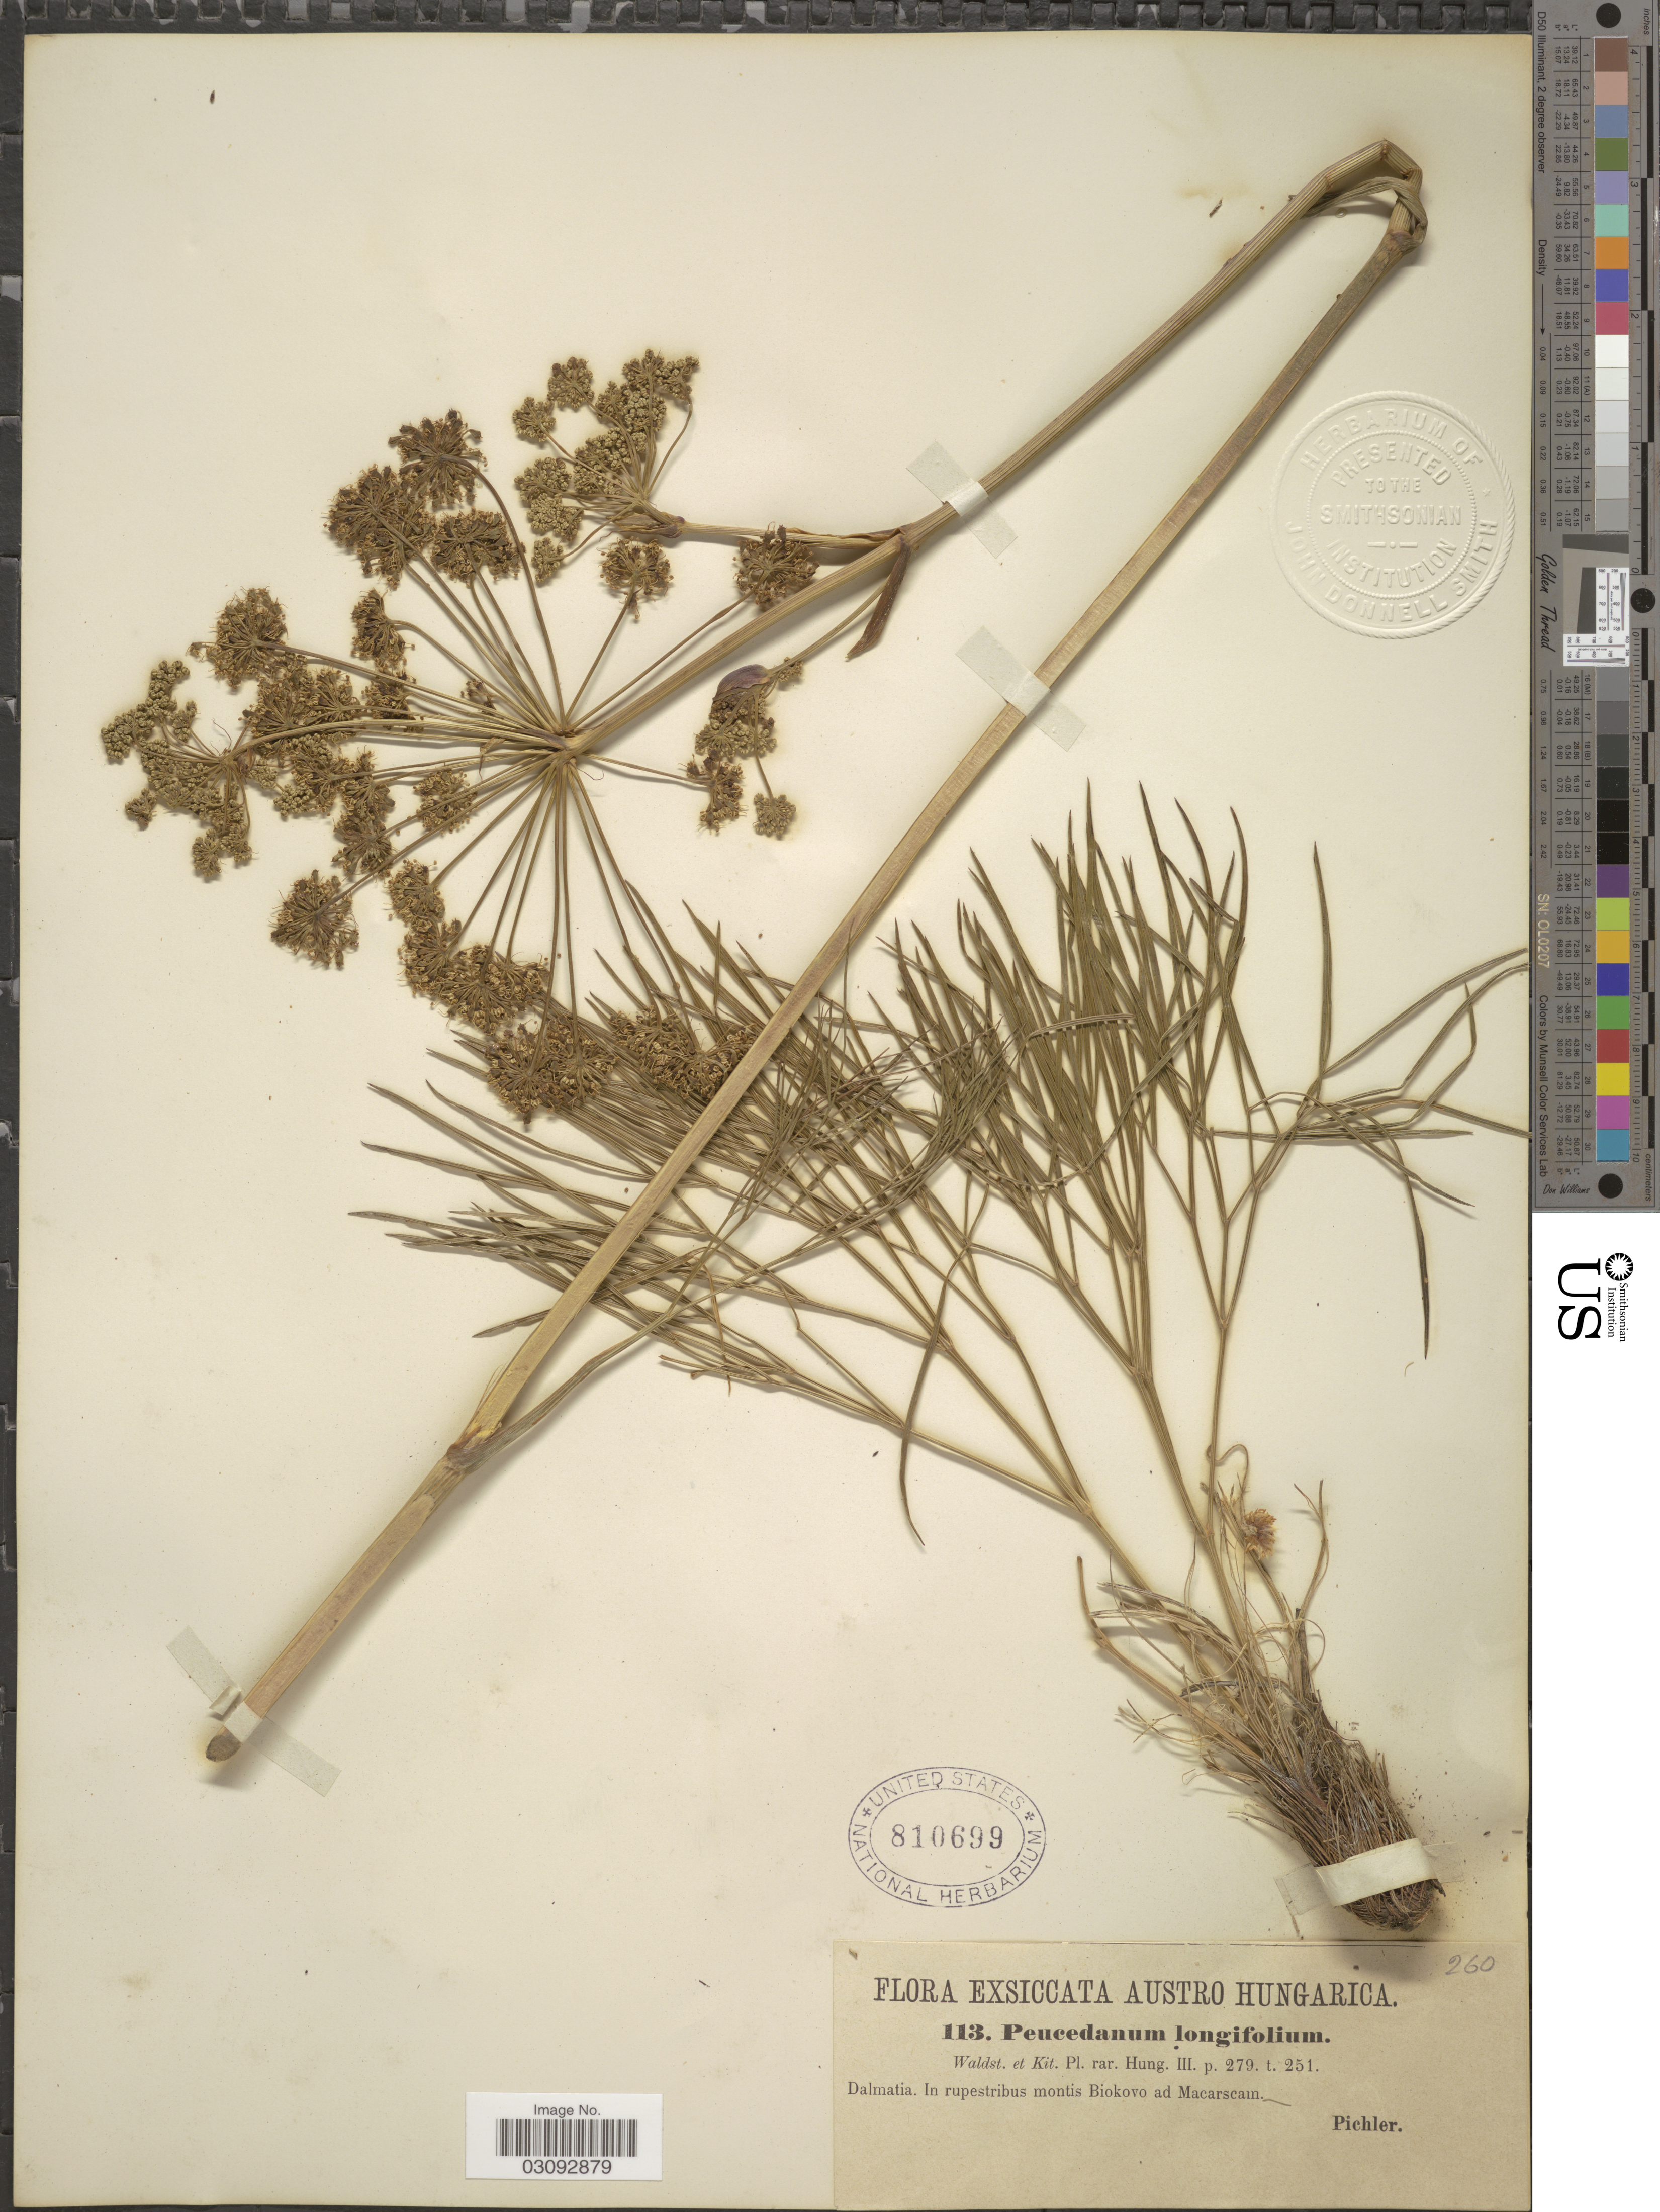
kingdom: Plantae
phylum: Tracheophyta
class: Magnoliopsida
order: Apiales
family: Apiaceae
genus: Peucedanum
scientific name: Peucedanum longifolium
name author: Waldst. & Kit.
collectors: Pichler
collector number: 113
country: Hungary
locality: Austro Hungarica, Dalmatia, In rupestribus montis Biokovo ad Macarscam.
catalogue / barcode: US 810699